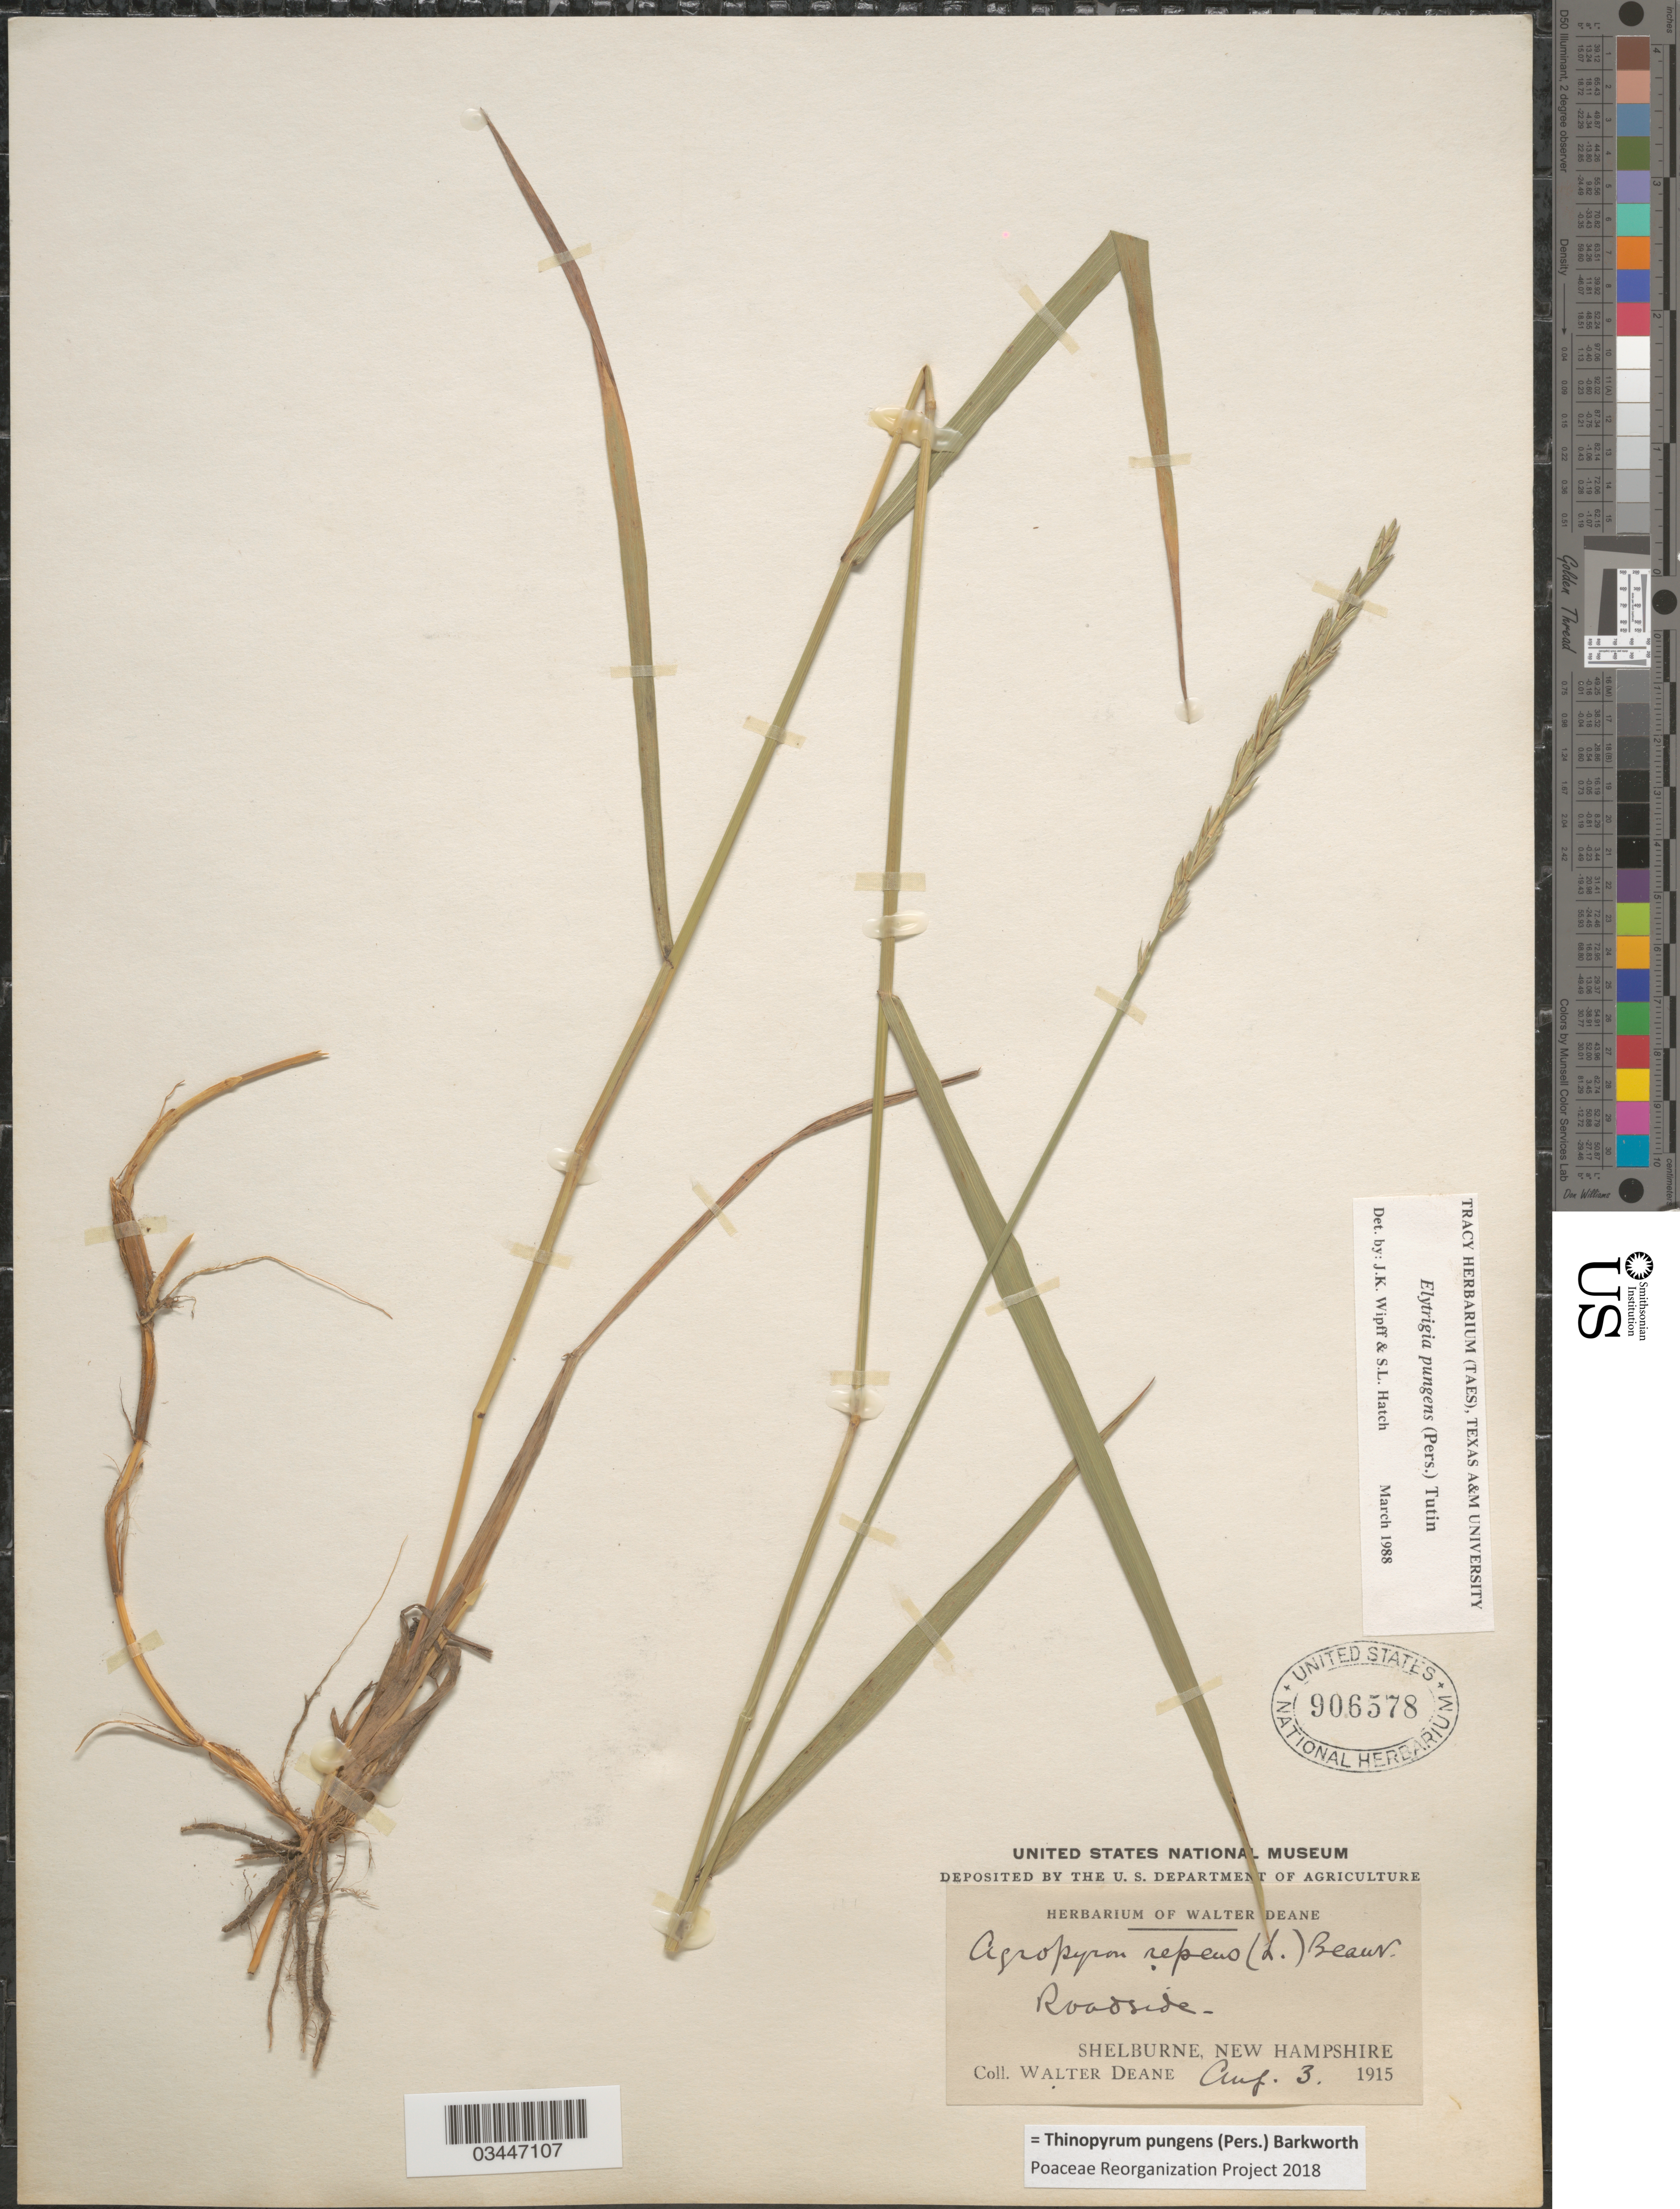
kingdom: Plantae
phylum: Tracheophyta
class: Liliopsida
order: Poales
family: Poaceae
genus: Thinopyrum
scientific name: Thinopyrum pungens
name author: (Pers.) Barkworth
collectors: W. Deane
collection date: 1915-08-03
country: United States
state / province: New Hampshire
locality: Roadside. Shelburne.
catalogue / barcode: US 906578